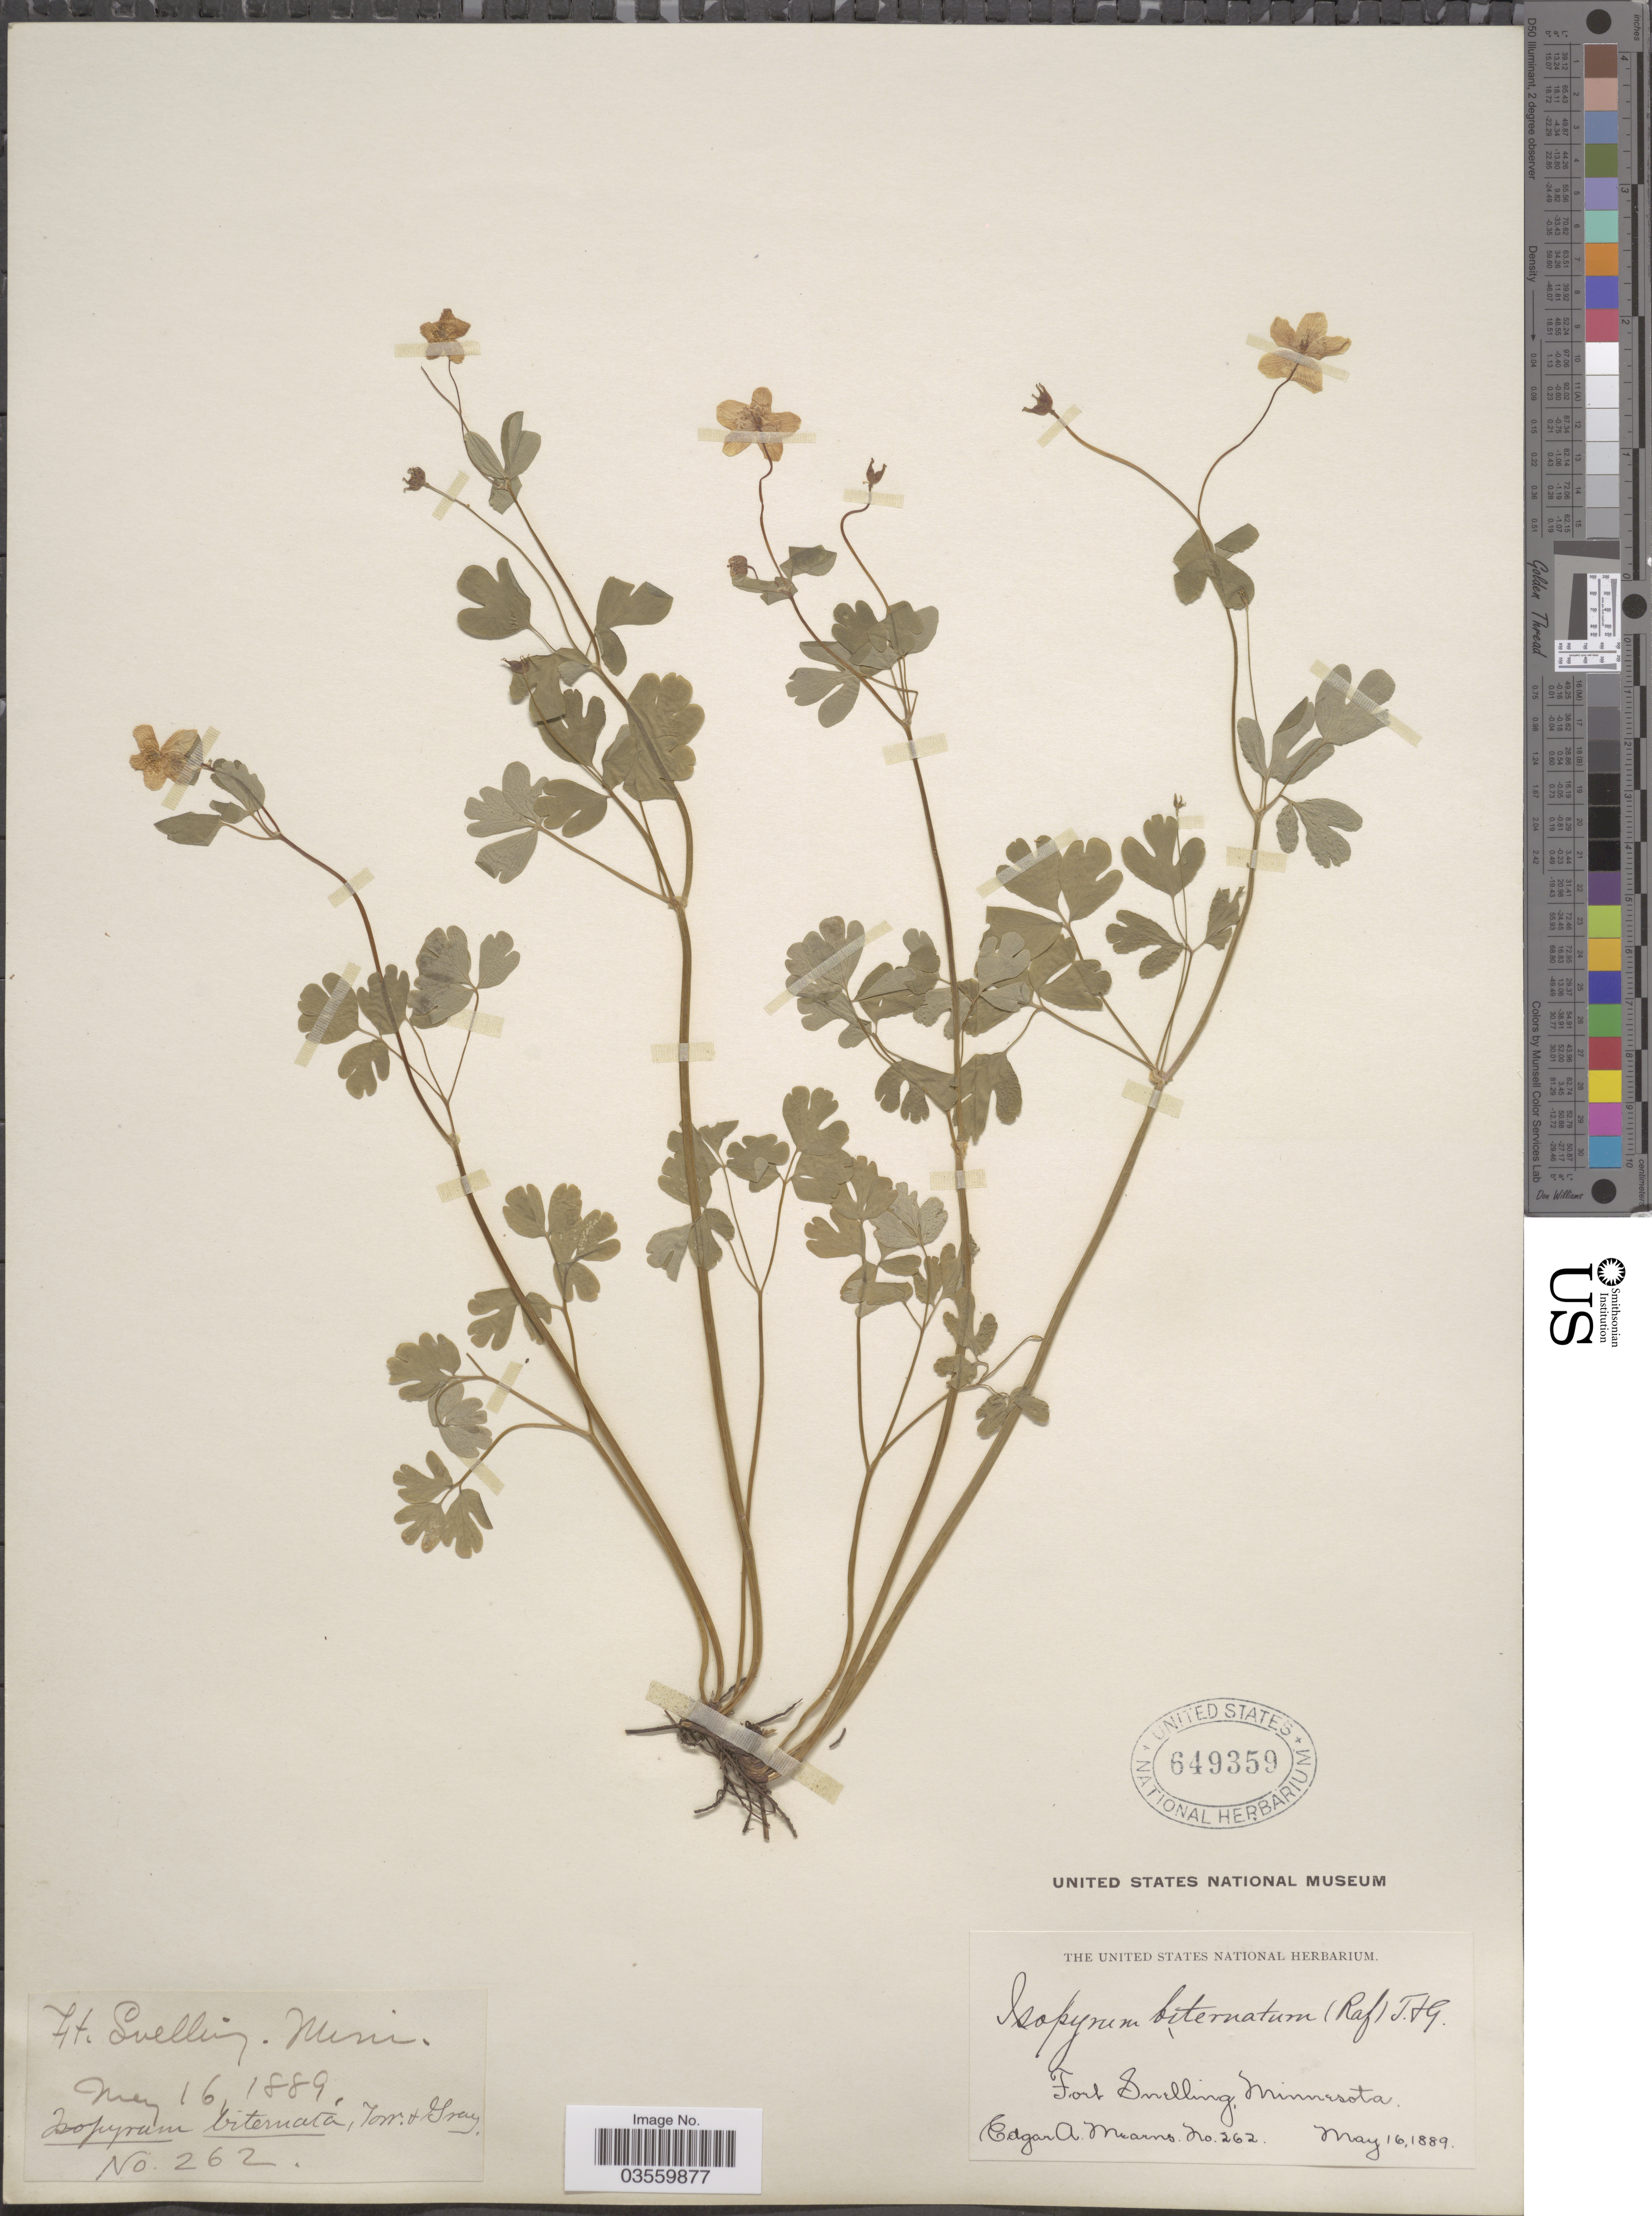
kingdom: Plantae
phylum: Tracheophyta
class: Magnoliopsida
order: Ranunculales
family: Ranunculaceae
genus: Enemion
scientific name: Enemion biternatum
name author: (Torr. & A. Gray) Raf.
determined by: Strong, Mark T., (BOT), Smithsonian Institution - National Museum of Natural History (UNITED STATES)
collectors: E. A. Mearns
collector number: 262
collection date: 1889-05-16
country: United States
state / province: Minnesota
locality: Fort Snelling.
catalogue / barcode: US 649359